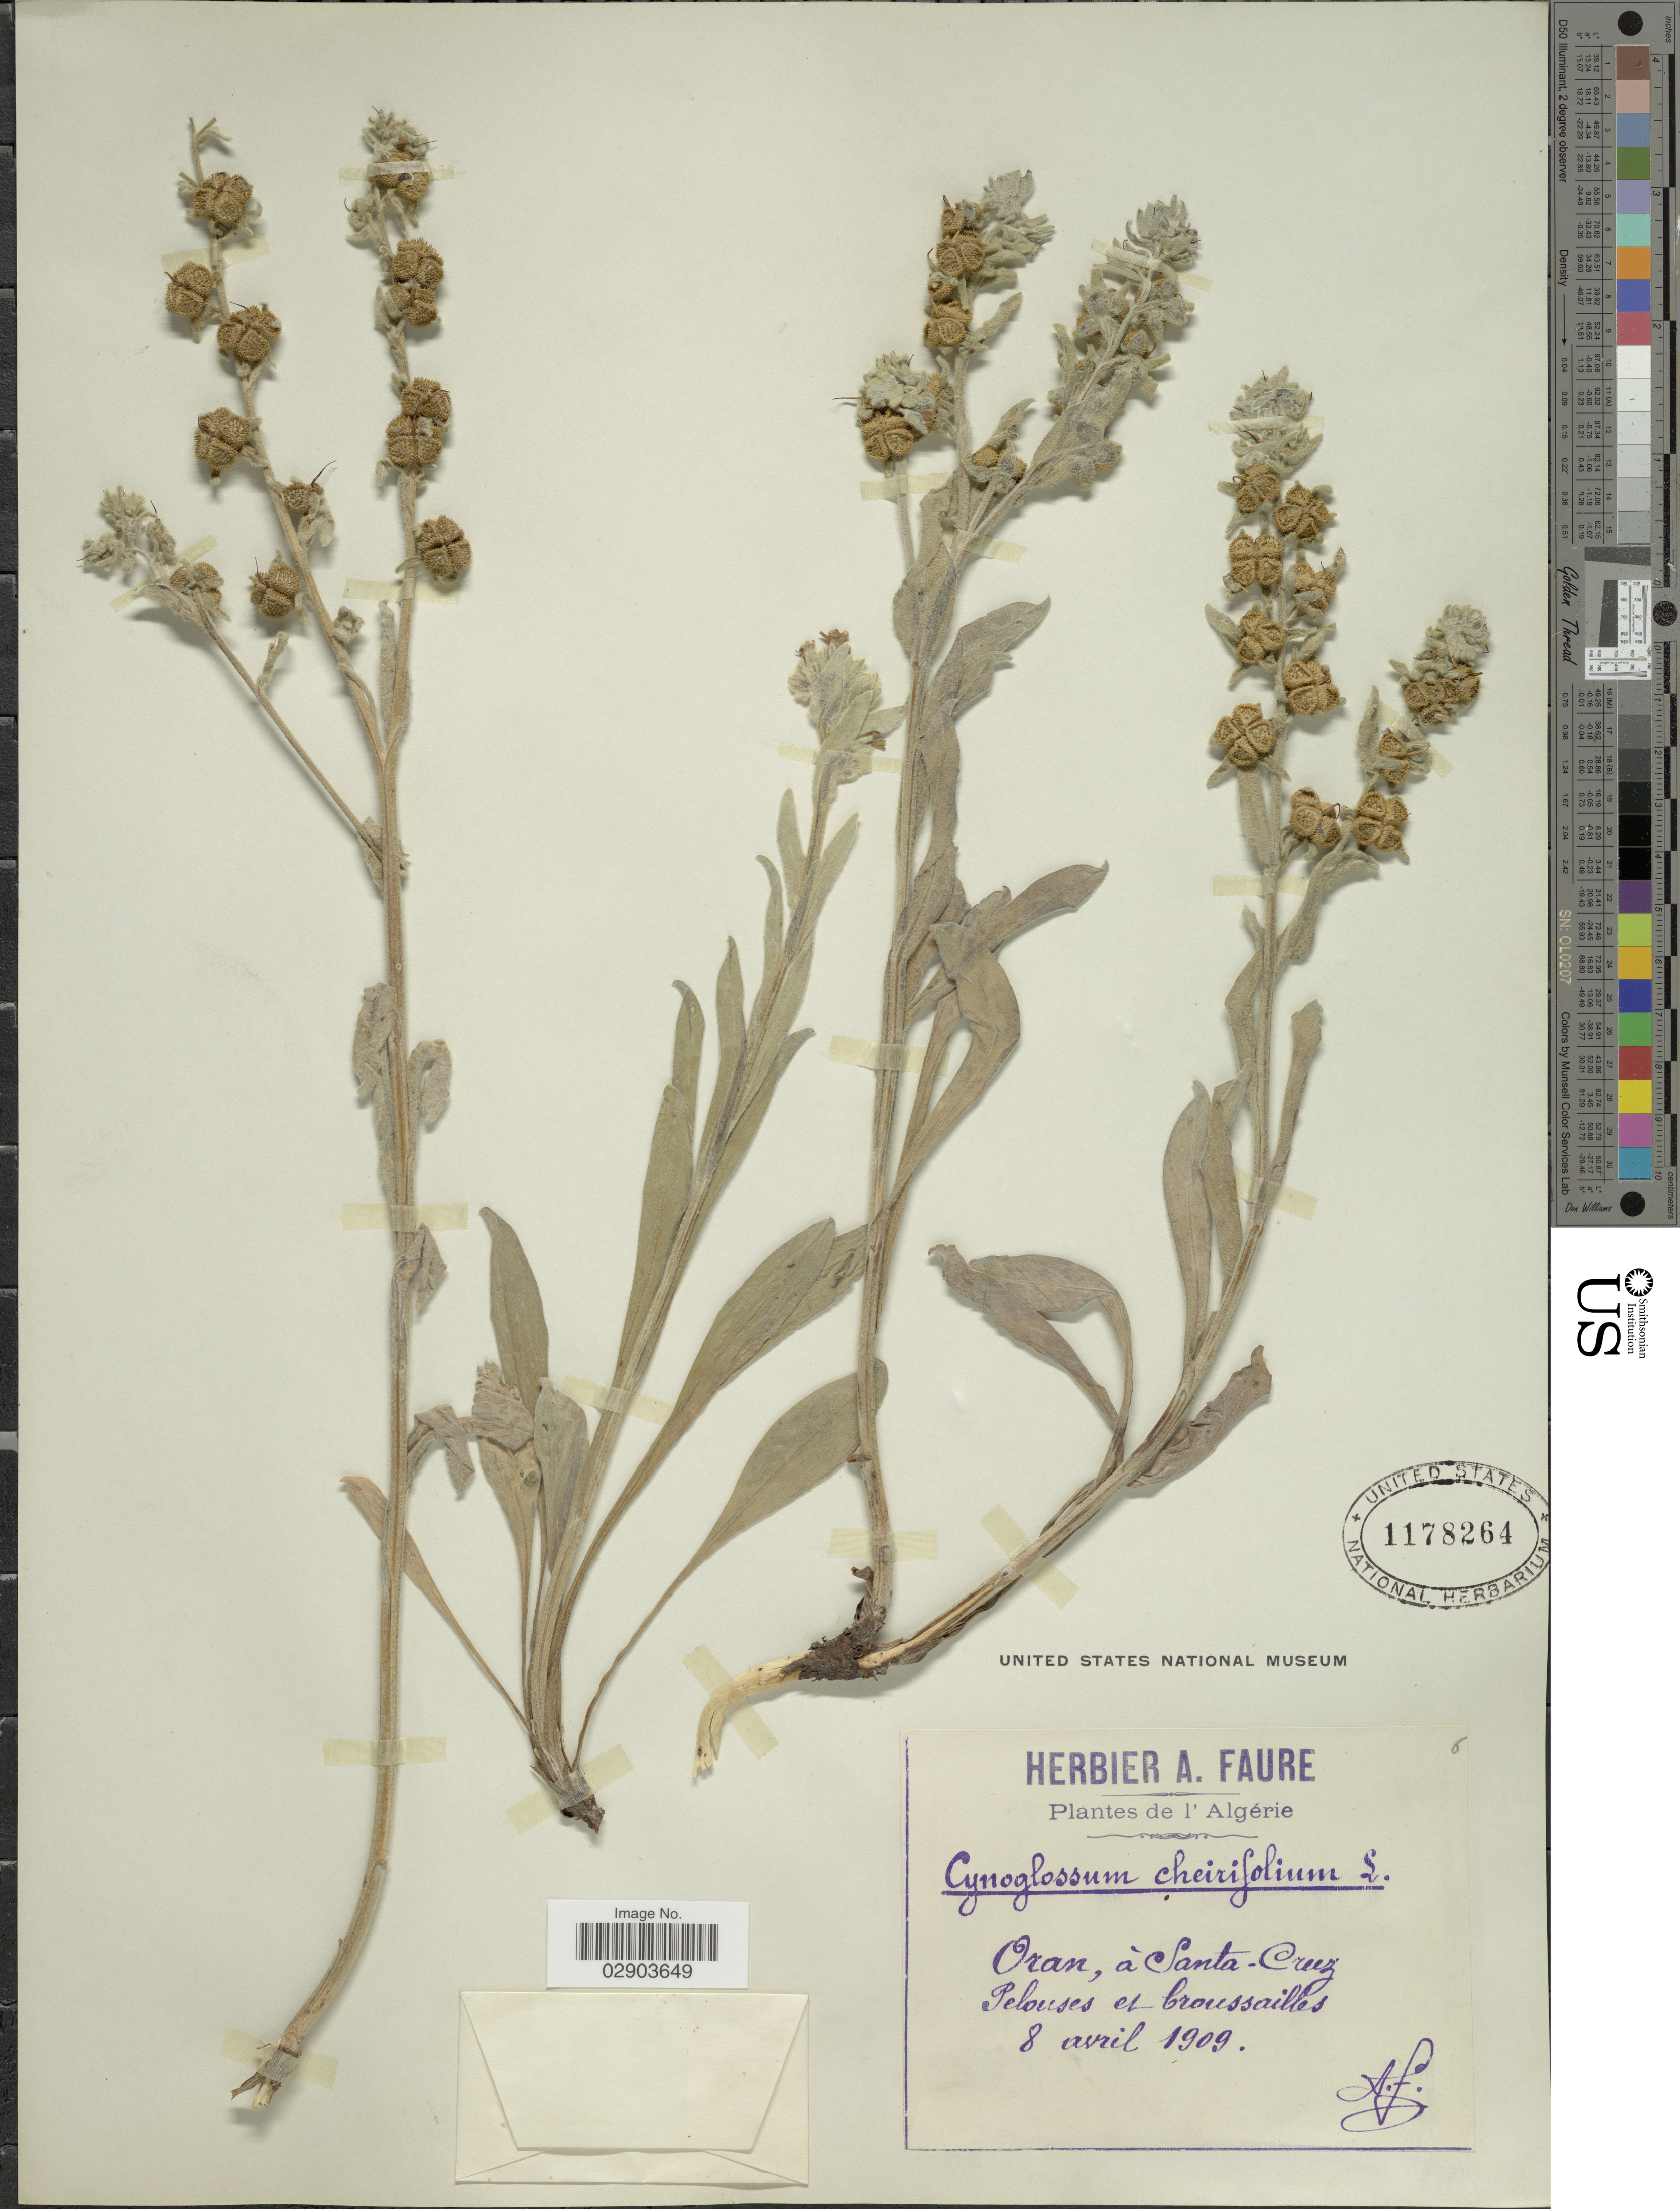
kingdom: Plantae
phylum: Tracheophyta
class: Magnoliopsida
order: Boraginales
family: Boraginaceae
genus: Cynoglossum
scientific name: Cynoglossum cheirifolium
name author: L.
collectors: A. Faure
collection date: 1909-04-08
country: Algeria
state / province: Oran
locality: Oran, á Santa-Cruz, Pelouses et broussailles.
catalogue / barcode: US 1178264